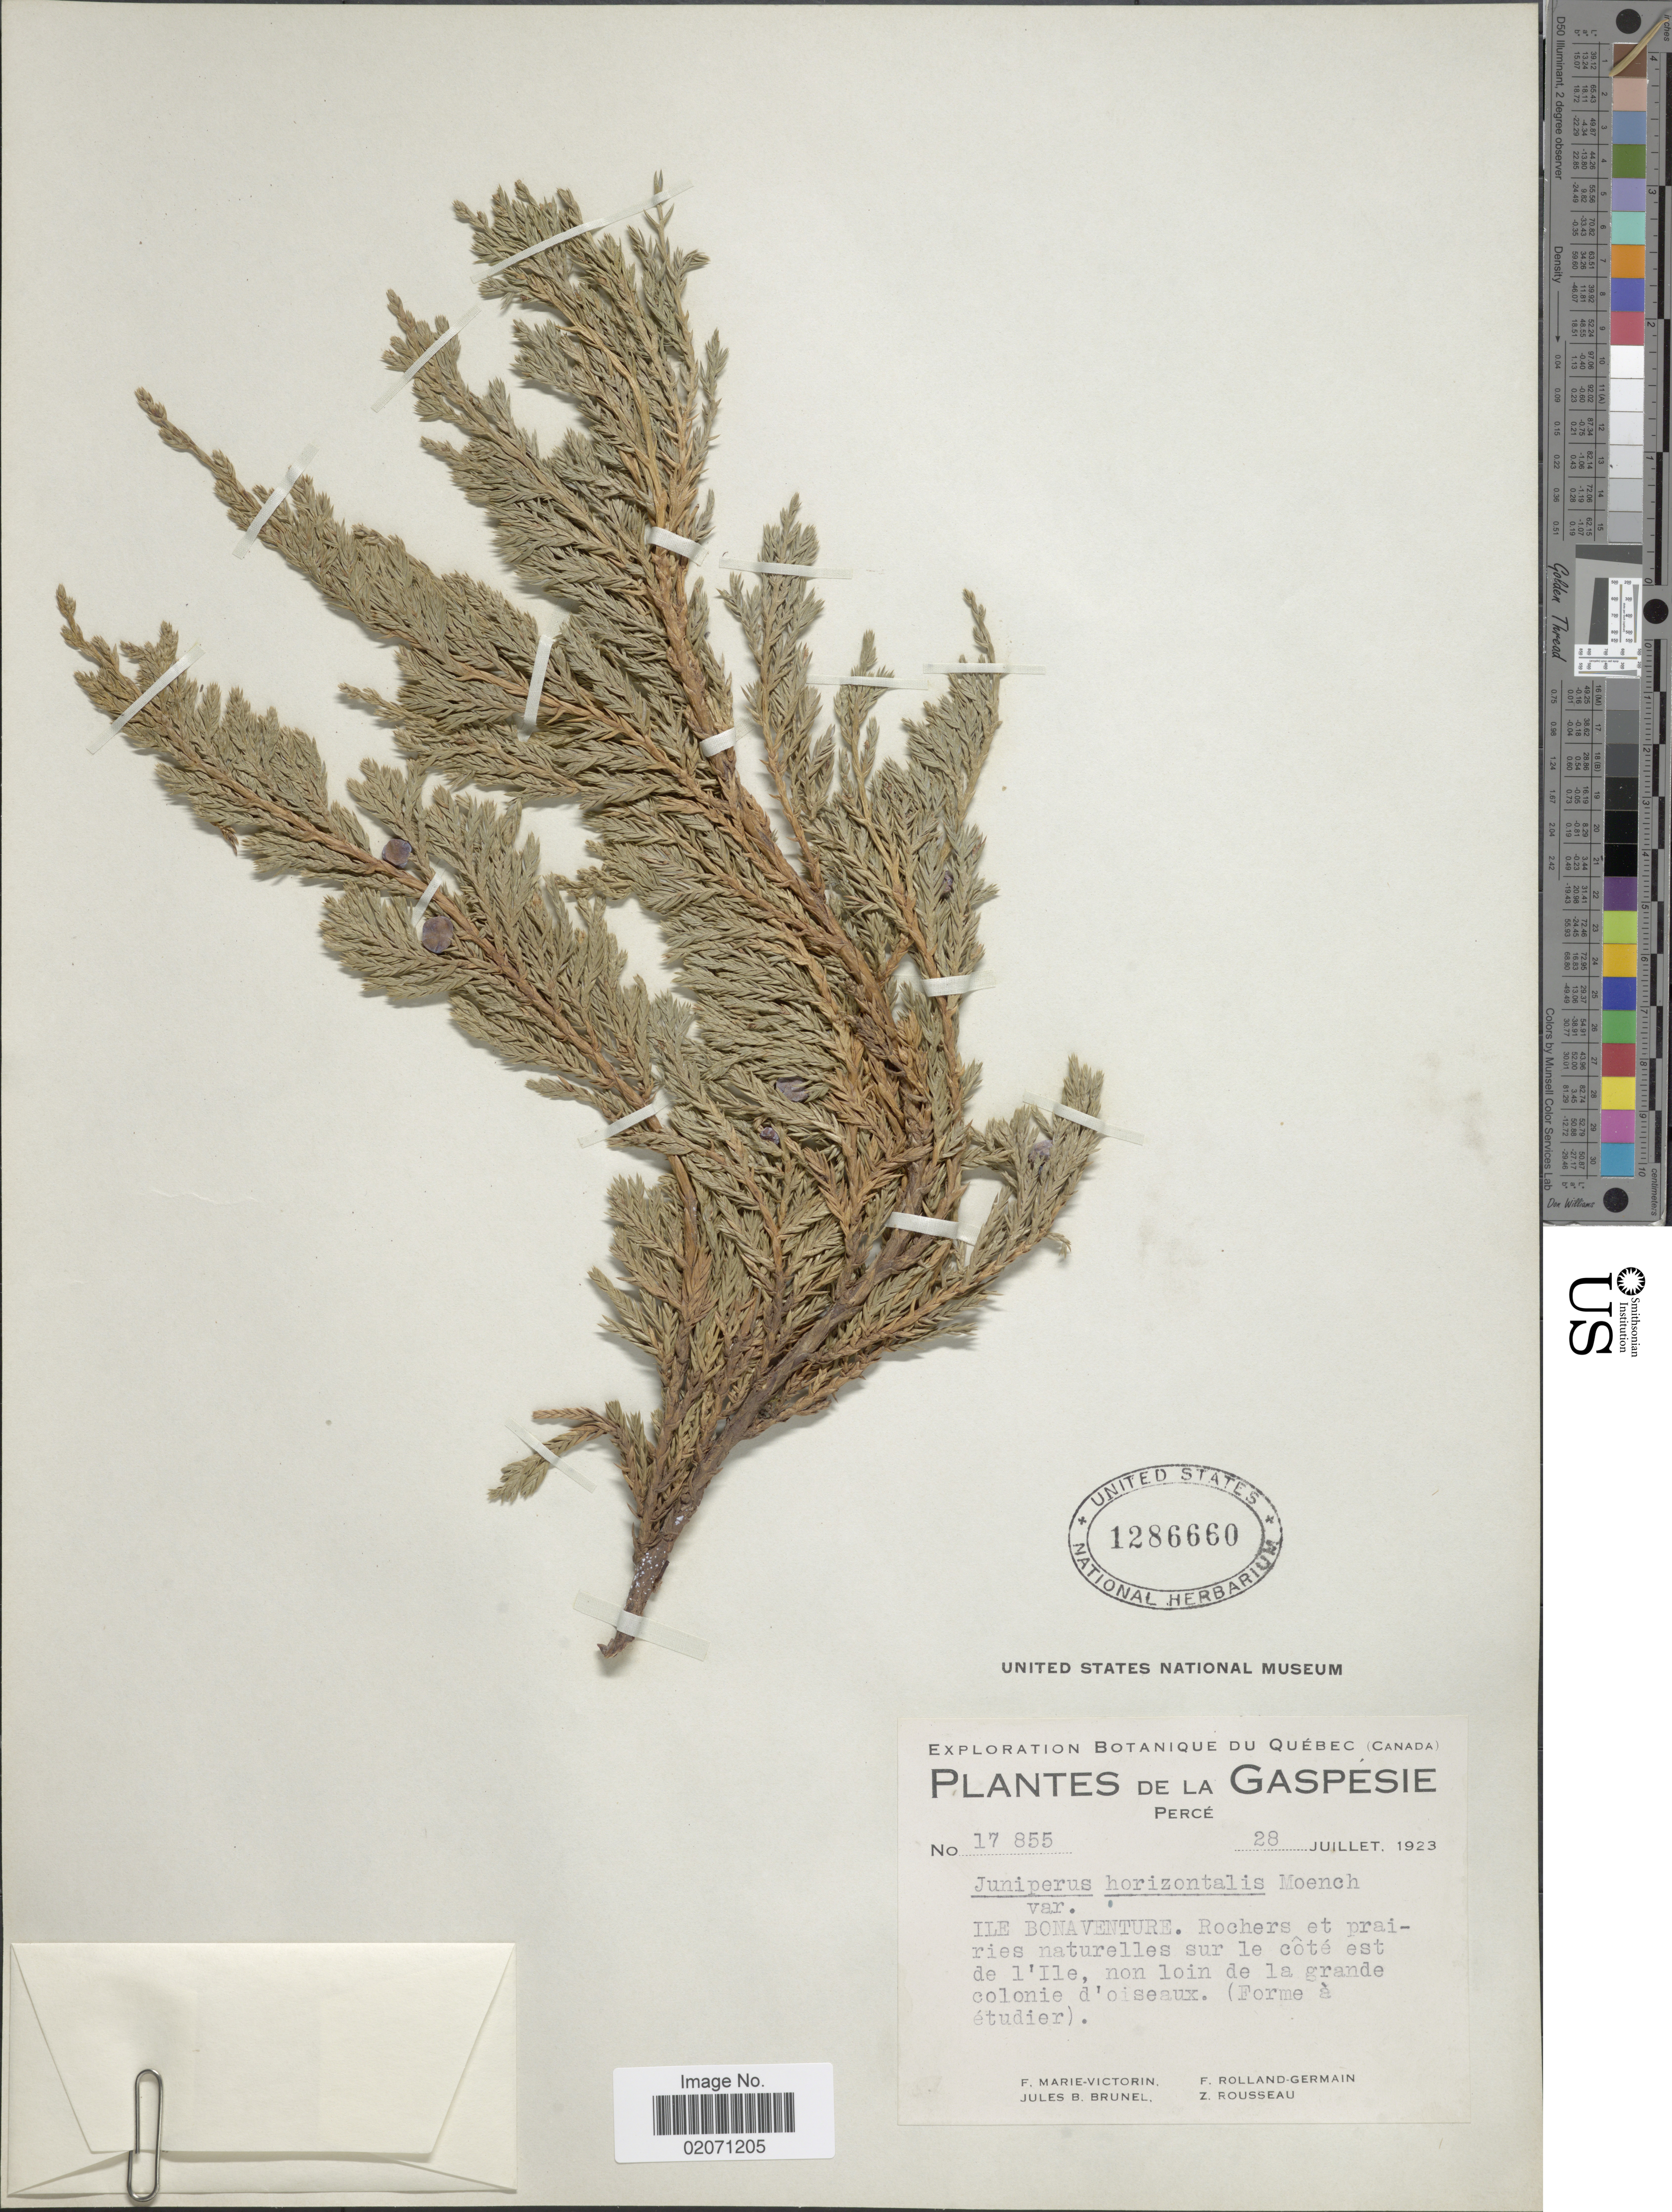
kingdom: Plantae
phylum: Tracheophyta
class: Pinopsida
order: Pinales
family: Cupressaceae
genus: Juniperus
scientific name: Juniperus horizontalis f. alpina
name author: (Lodd. ex Loudon) Rehder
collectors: F. Marie-Victorin, J. Brunel, Rolland-Germain & Z. Rousseau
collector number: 17855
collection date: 1923-07-28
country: Canada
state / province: Quebec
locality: De la Gaspesie, Perce, Ile Bona Venture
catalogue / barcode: US 1286660